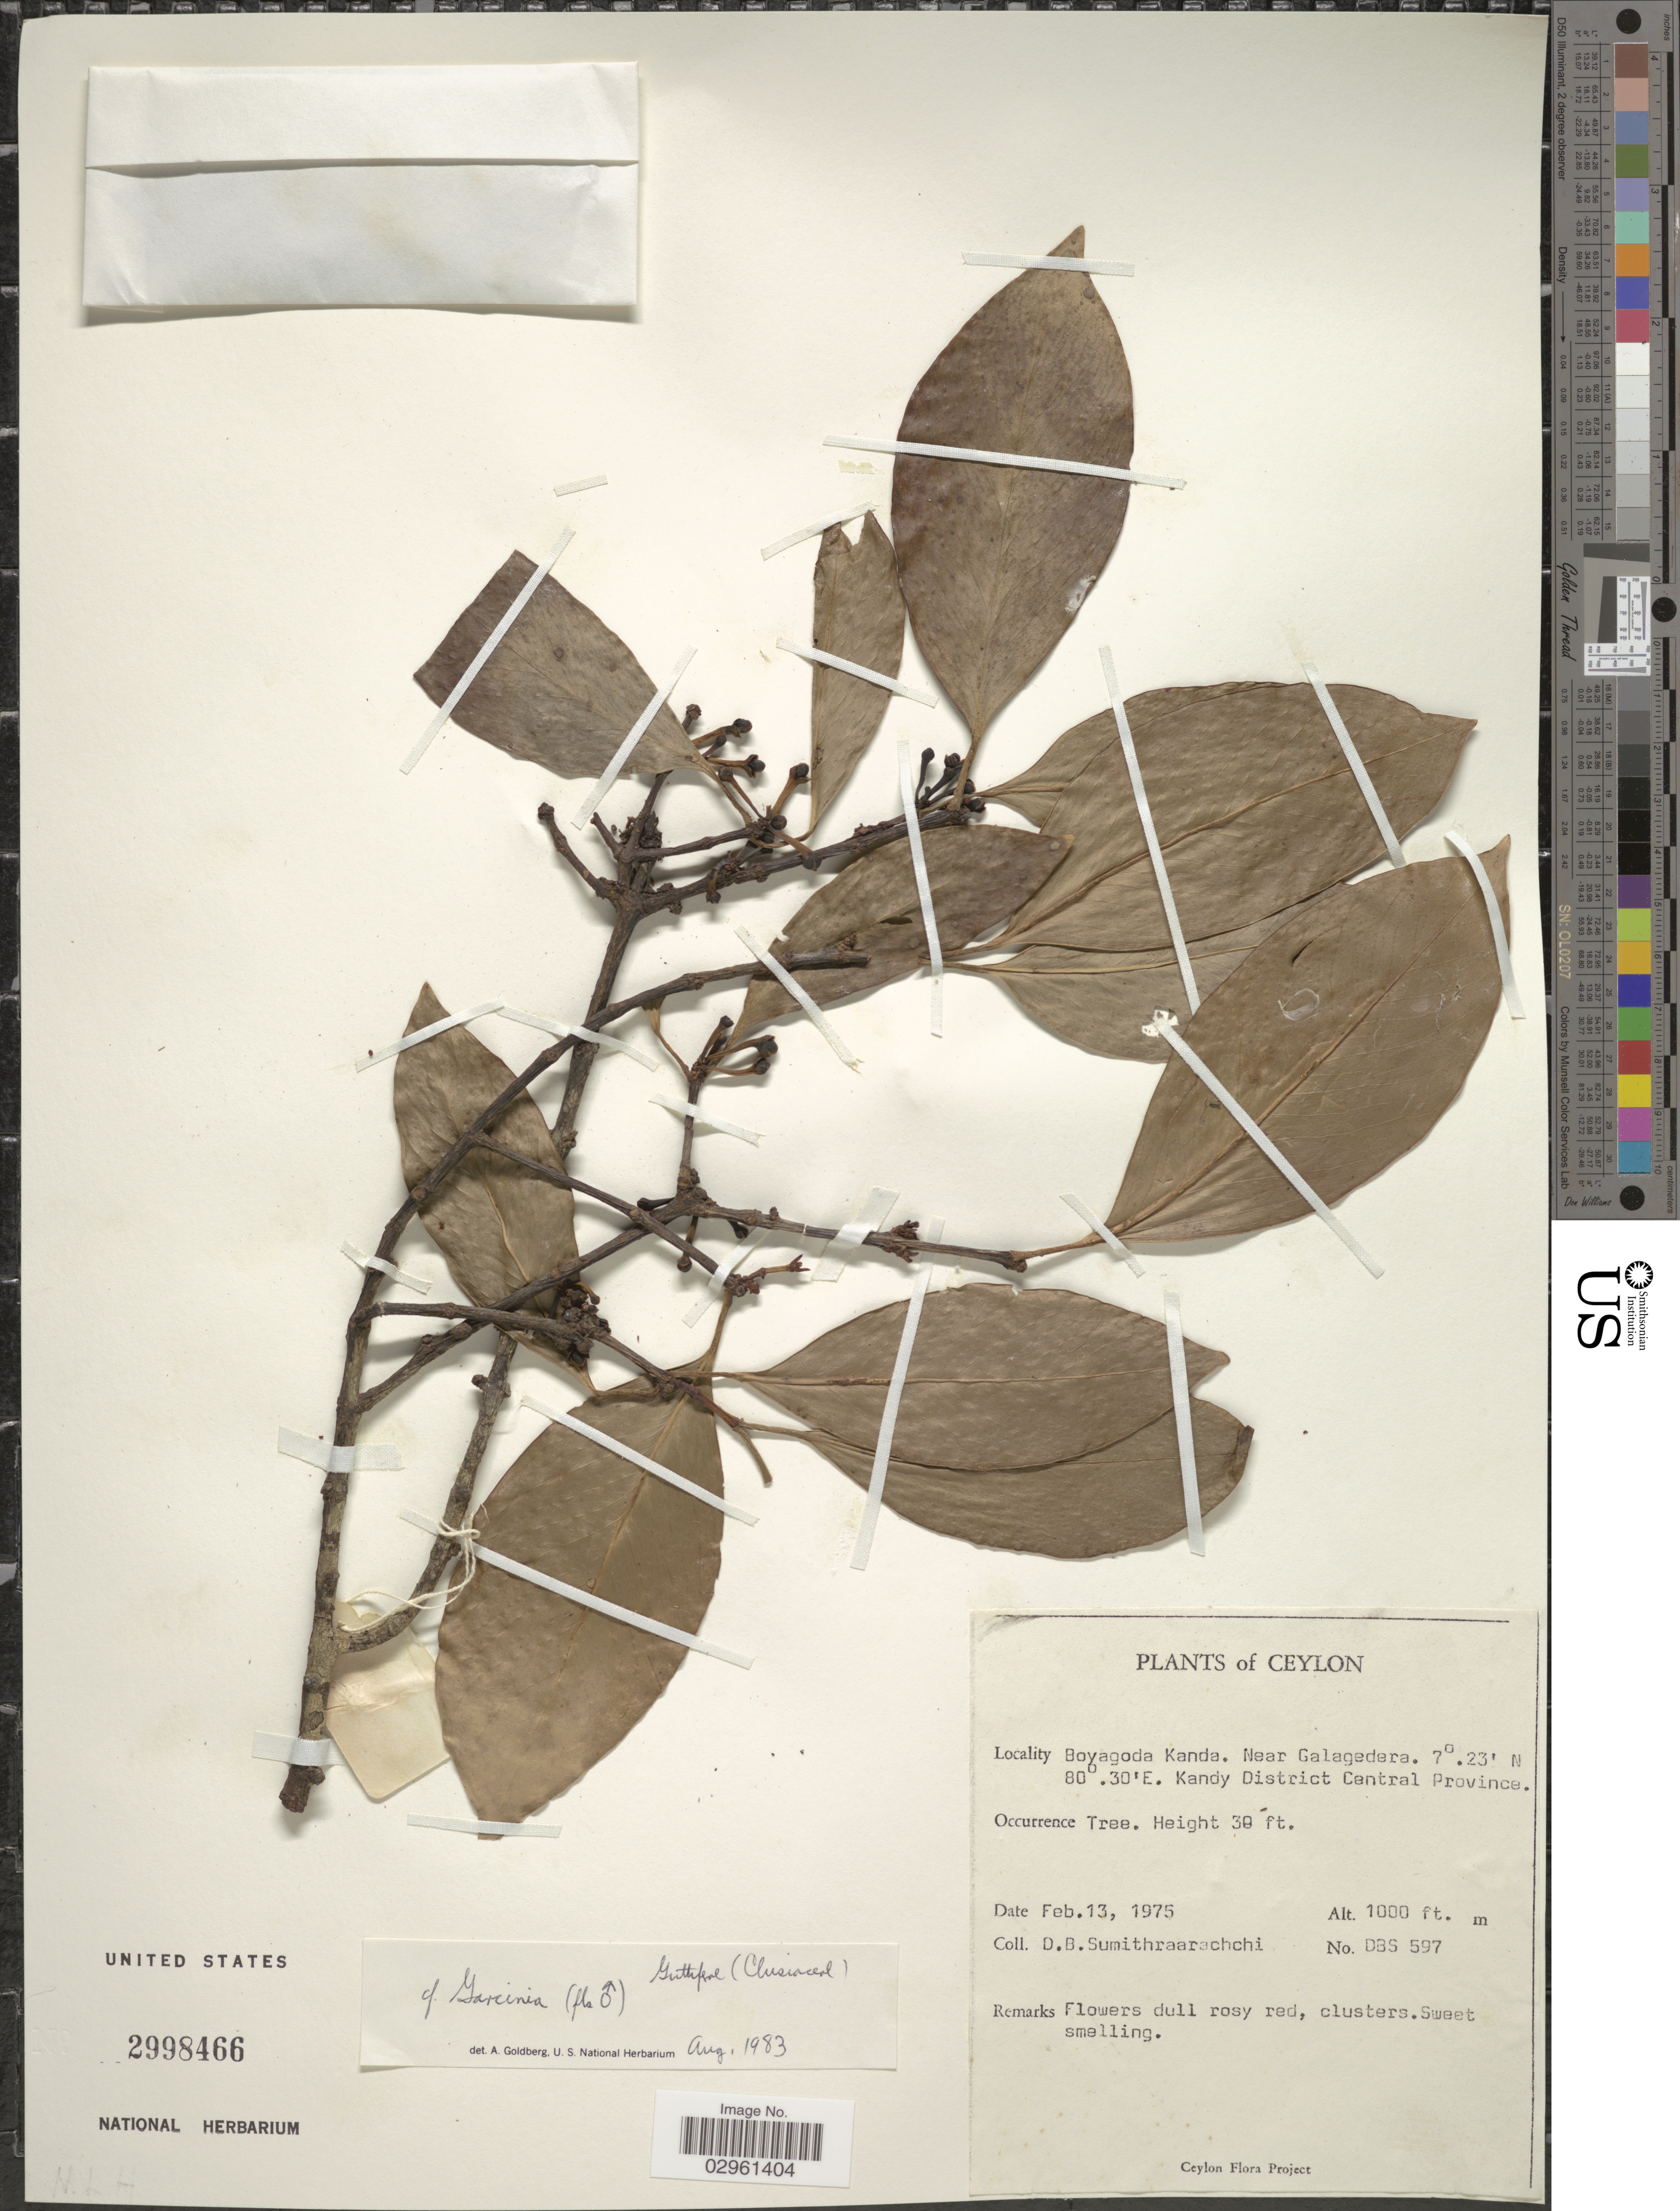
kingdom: Plantae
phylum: Tracheophyta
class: Magnoliopsida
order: Malpighiales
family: Clusiaceae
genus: Garcinia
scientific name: Garcinia sp.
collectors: D. B. Sumithraarachchi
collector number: DBS597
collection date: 1975-02-13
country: Sri Lanka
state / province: Central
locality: Ceylon. Boyagoda Kanda. Near Galagedera, Kandy District.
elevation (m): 305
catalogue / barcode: US 2998466